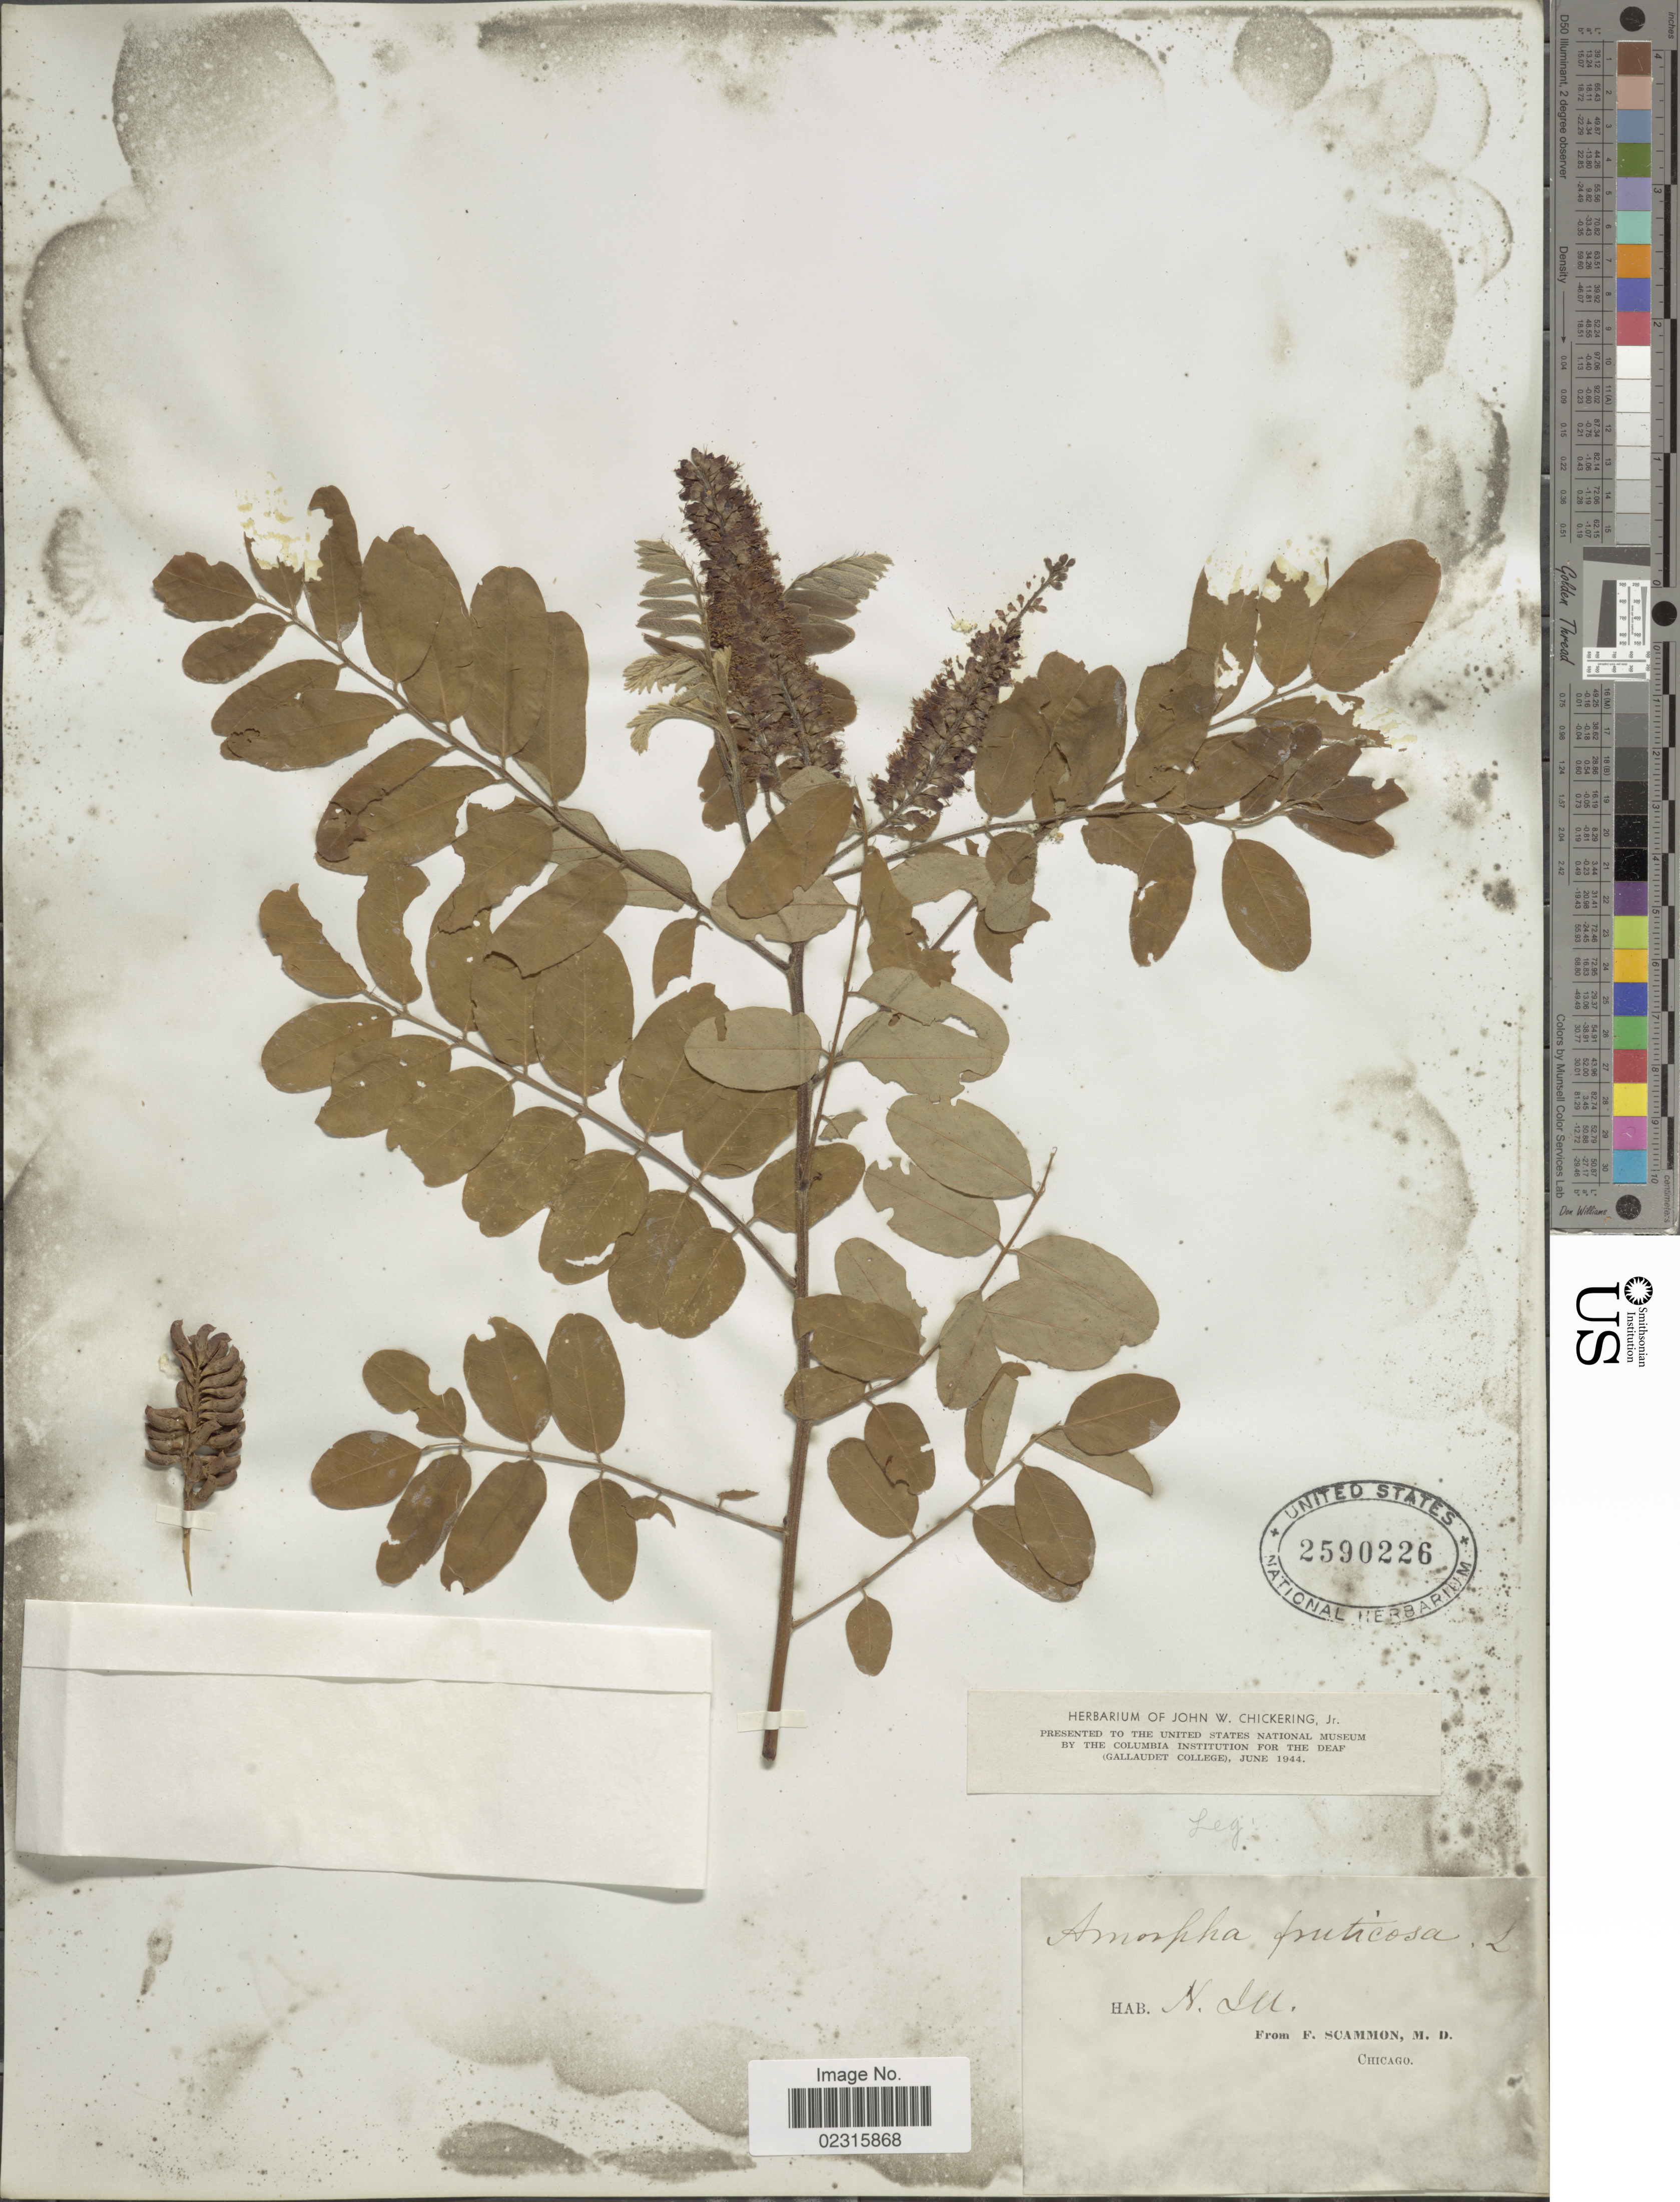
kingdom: Plantae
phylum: Tracheophyta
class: Magnoliopsida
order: Fabales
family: Fabaceae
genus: Amorpha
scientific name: Amorpha fruticosa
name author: L.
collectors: F. Scammon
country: United States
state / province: Illinois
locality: N. Ill.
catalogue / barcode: US 2590226